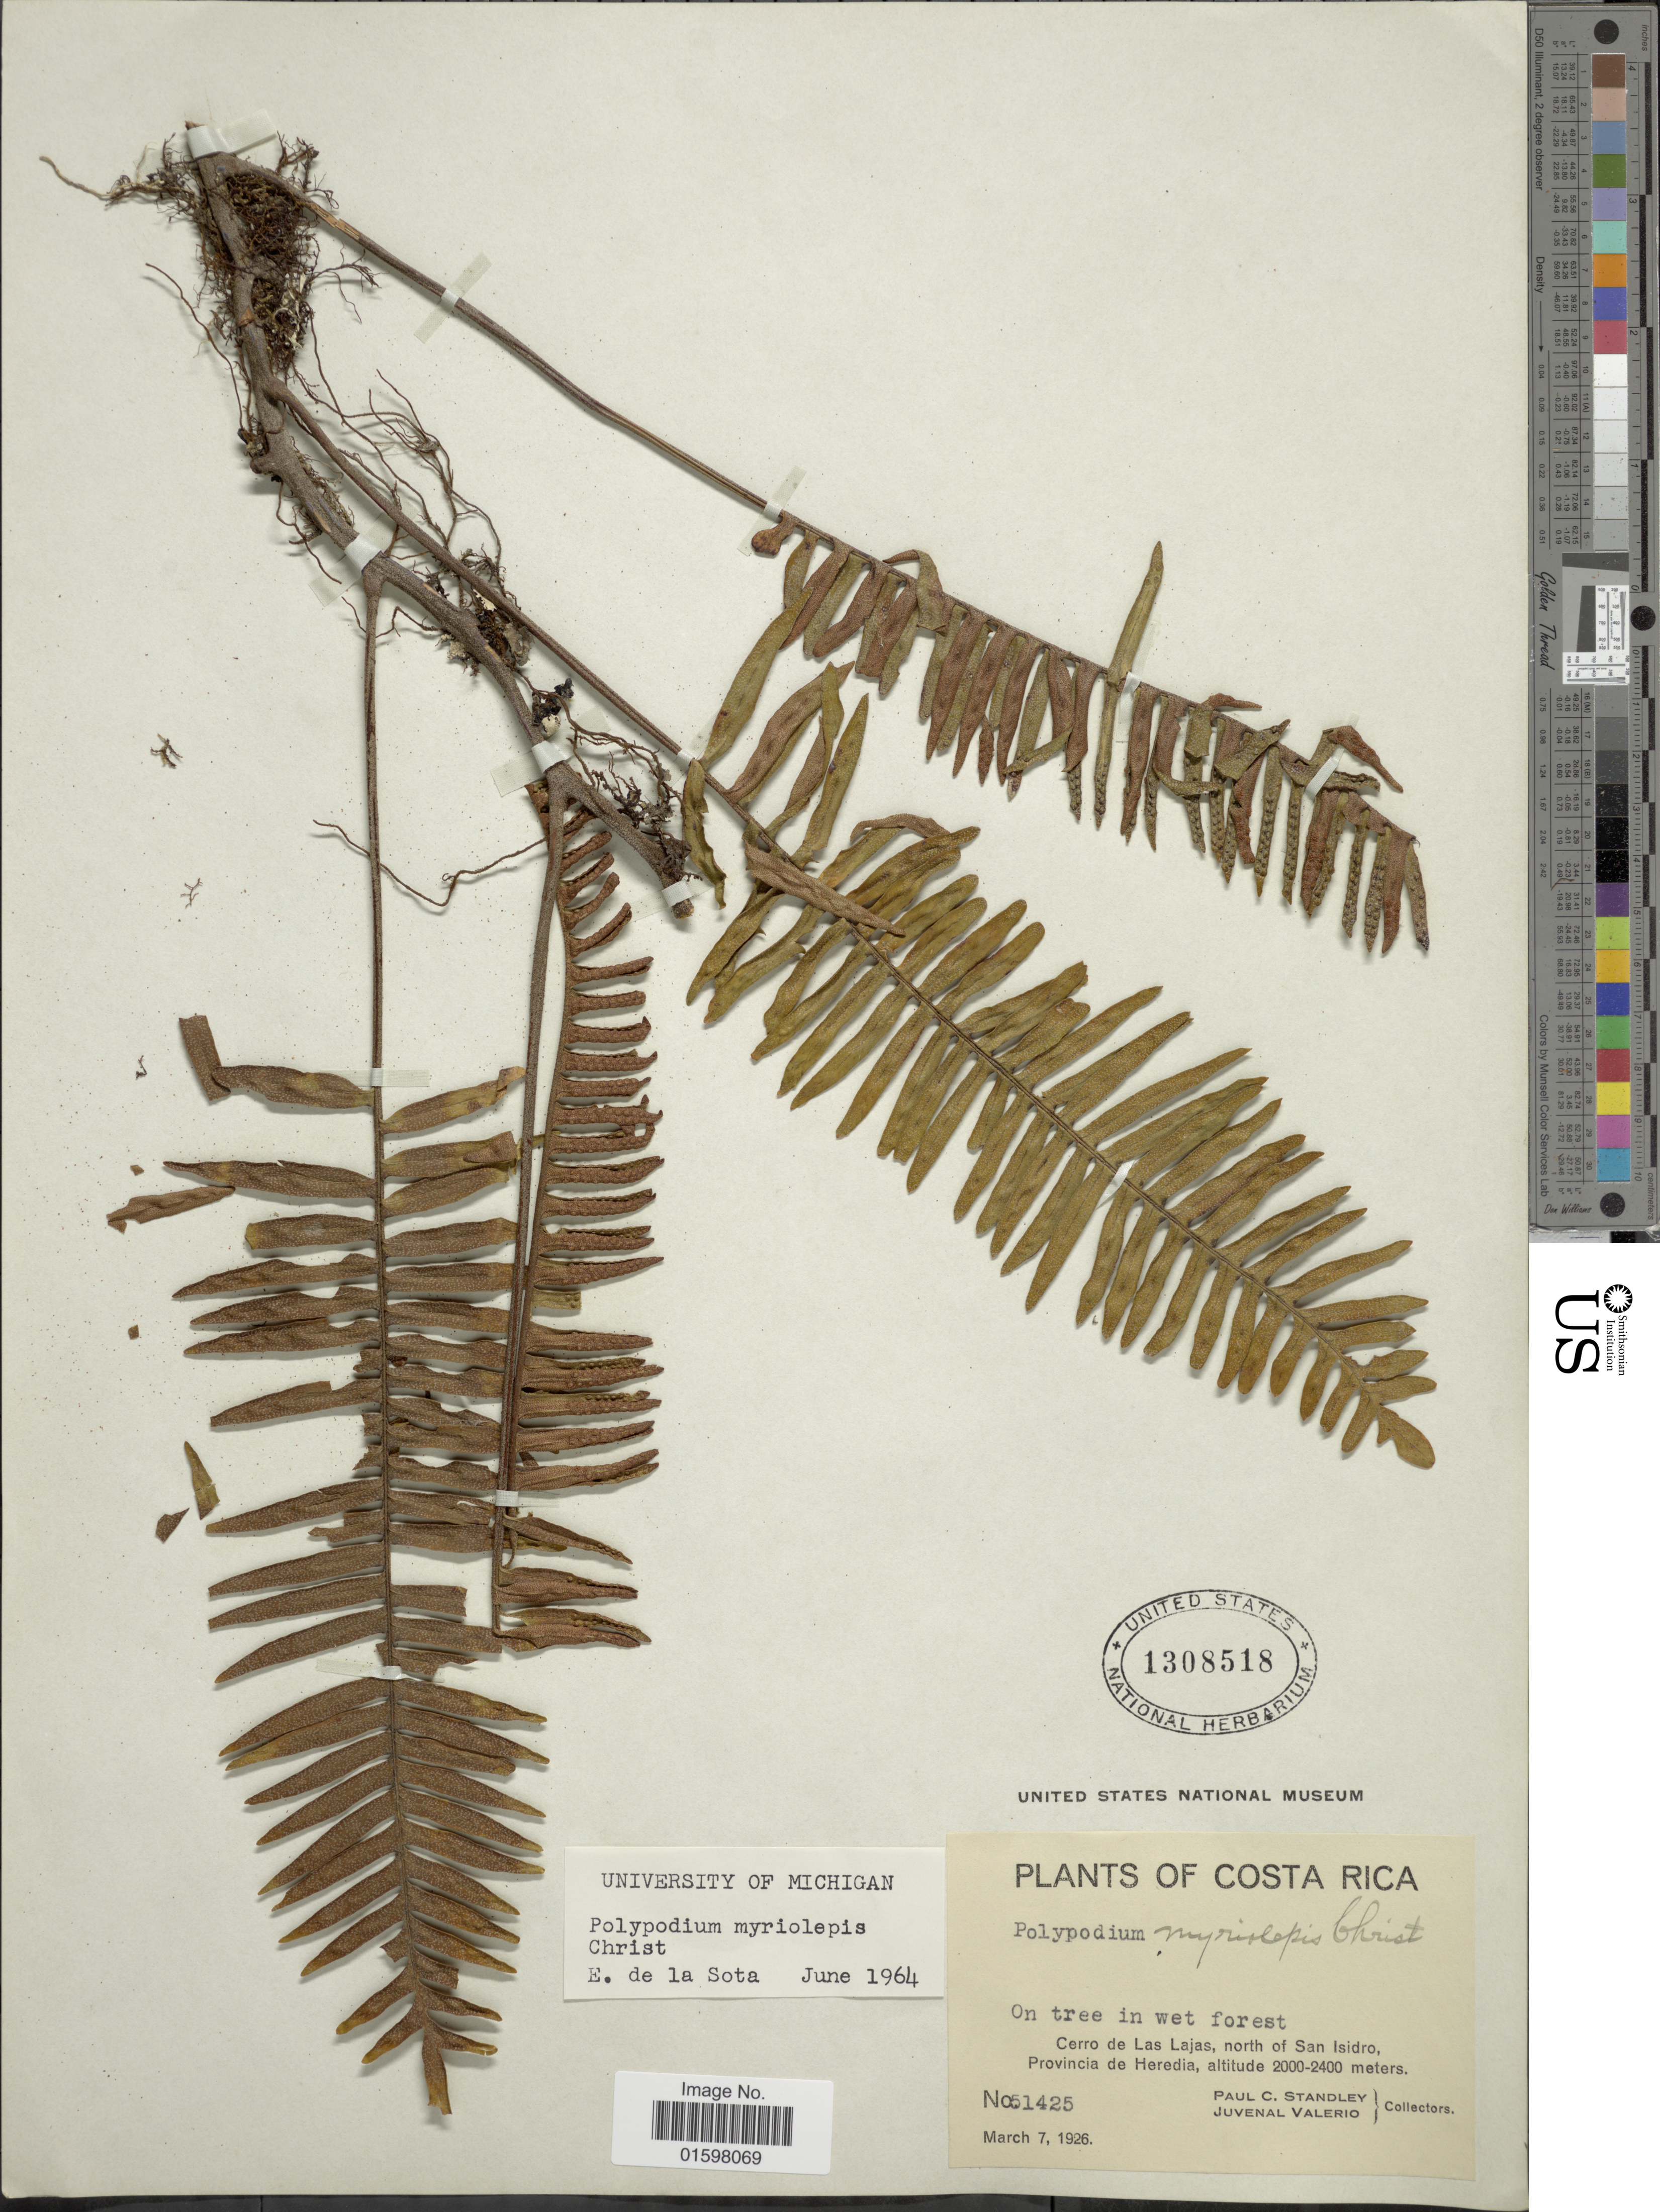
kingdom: Plantae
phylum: Tracheophyta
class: Polypodiopsida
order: Polypodiales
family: Polypodiaceae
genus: Pleopeltis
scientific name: Pleopeltis myriolepis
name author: (Christ) A.R. Sm. & Tejero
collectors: P. C. Standley & J. Valerio R.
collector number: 51425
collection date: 1926-03-07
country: Costa Rica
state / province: Heredia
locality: Cerro de Las Lajas, north of San Isidro, Provincia de Heredia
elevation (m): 2000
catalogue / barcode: US 1308518